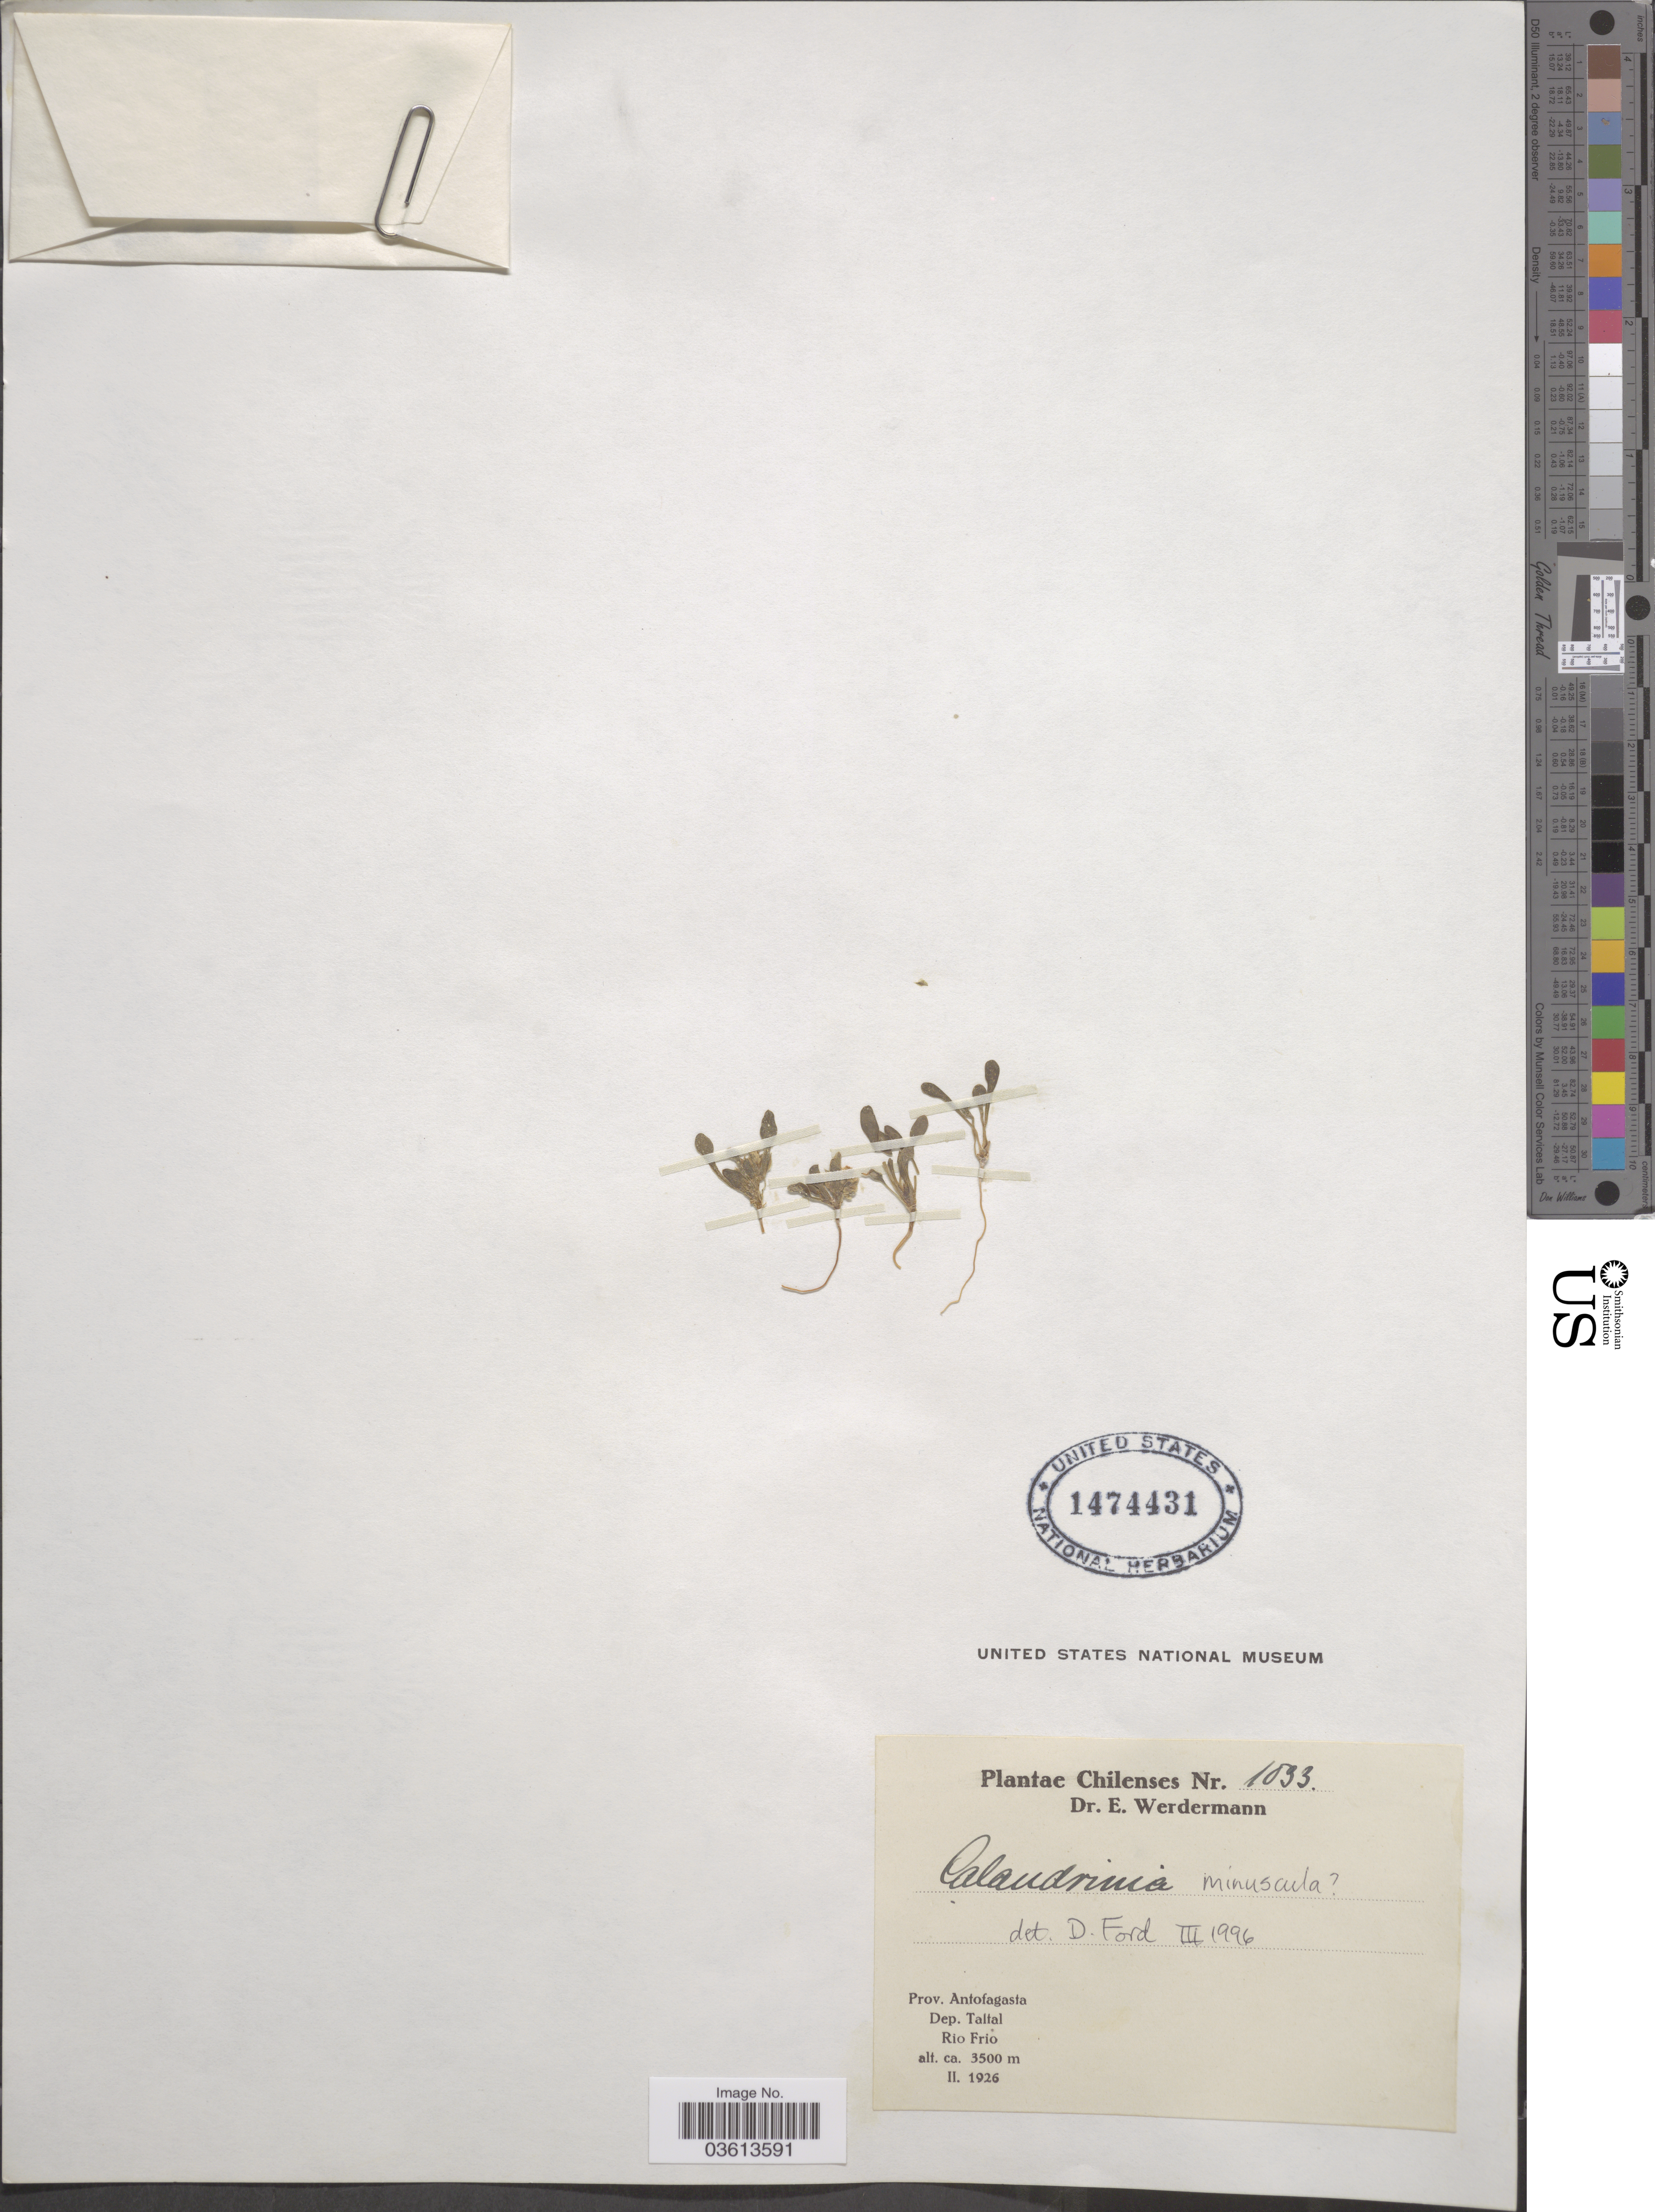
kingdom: Plantae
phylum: Tracheophyta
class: Magnoliopsida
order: Caryophyllales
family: Montiaceae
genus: Philippiamra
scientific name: Philippiamra minuscula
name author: (Añon) Hershk.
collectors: E. Werdermann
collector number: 1833*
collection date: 1926-02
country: Chile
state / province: Antofagasta (II)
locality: Prov. Antofagasta. Dep. Taltal. Rio Frio.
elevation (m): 3500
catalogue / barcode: US 1474431